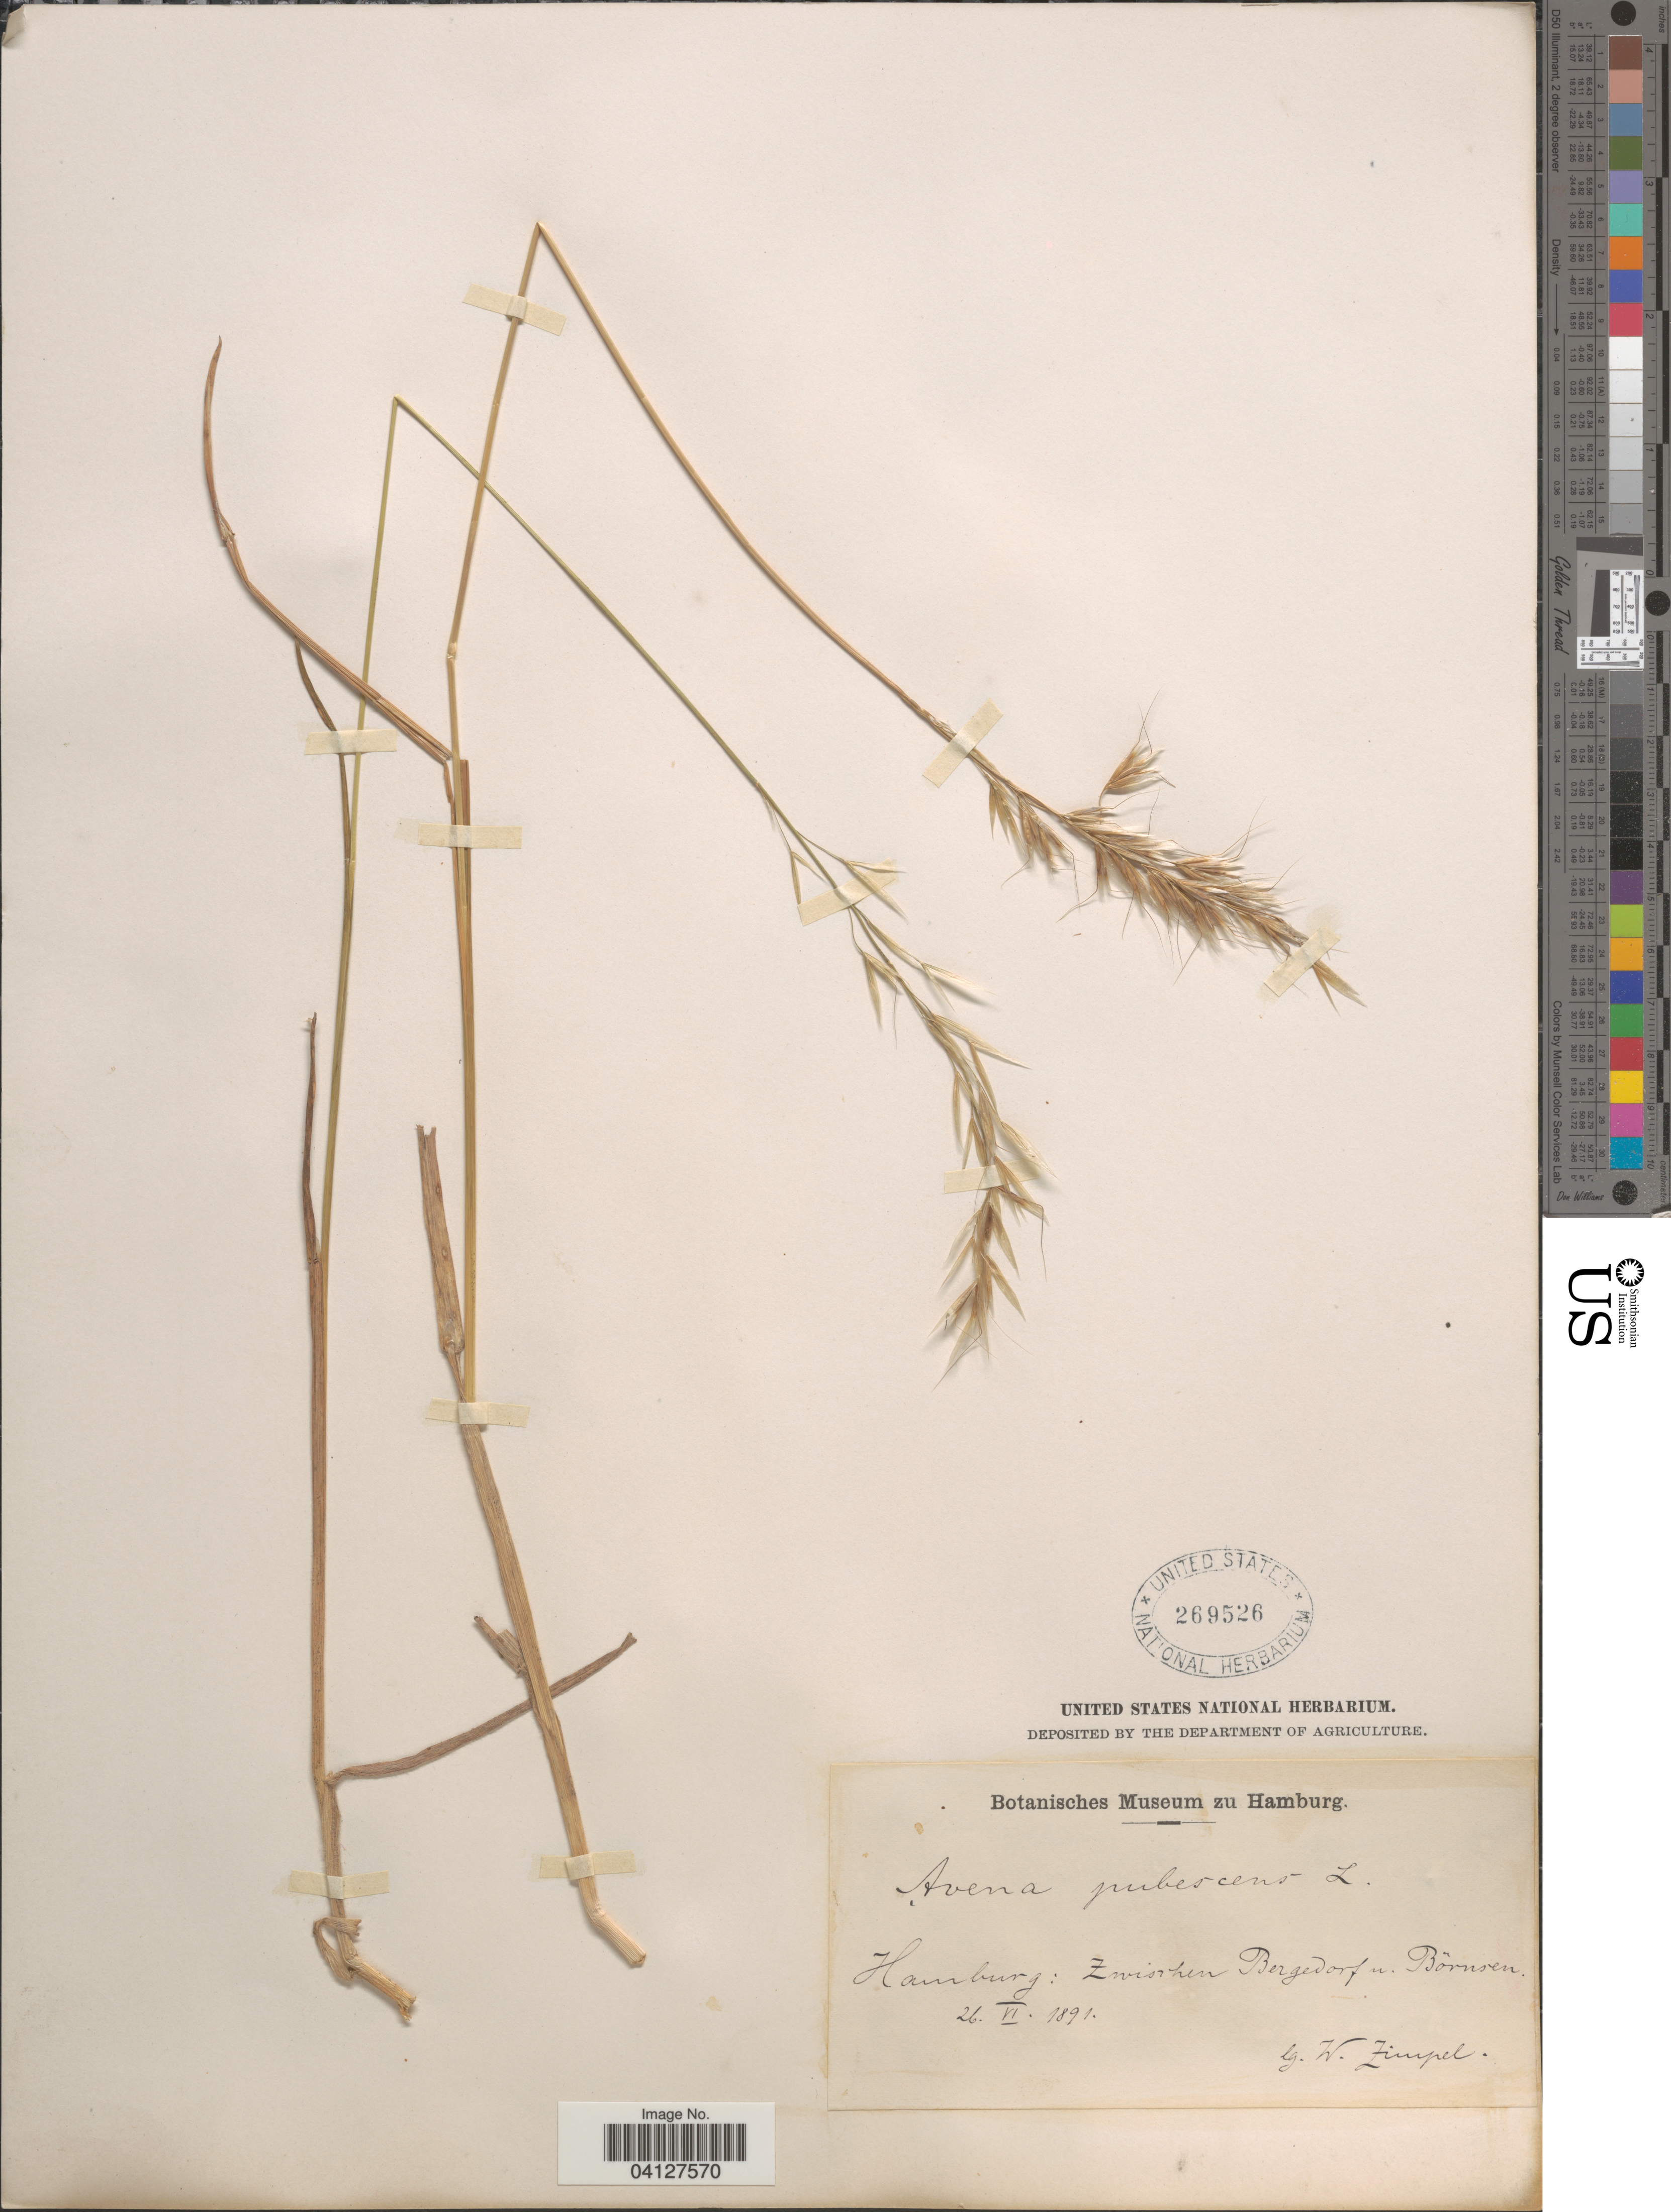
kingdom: Plantae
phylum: Tracheophyta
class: Liliopsida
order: Poales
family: Poaceae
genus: Avena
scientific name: Avena pubescens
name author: Huds.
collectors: G. Zimpel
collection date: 1891-06-26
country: Germany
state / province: Hamburg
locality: Zwischen Bergedorf n. Börnren.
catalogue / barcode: US 269526